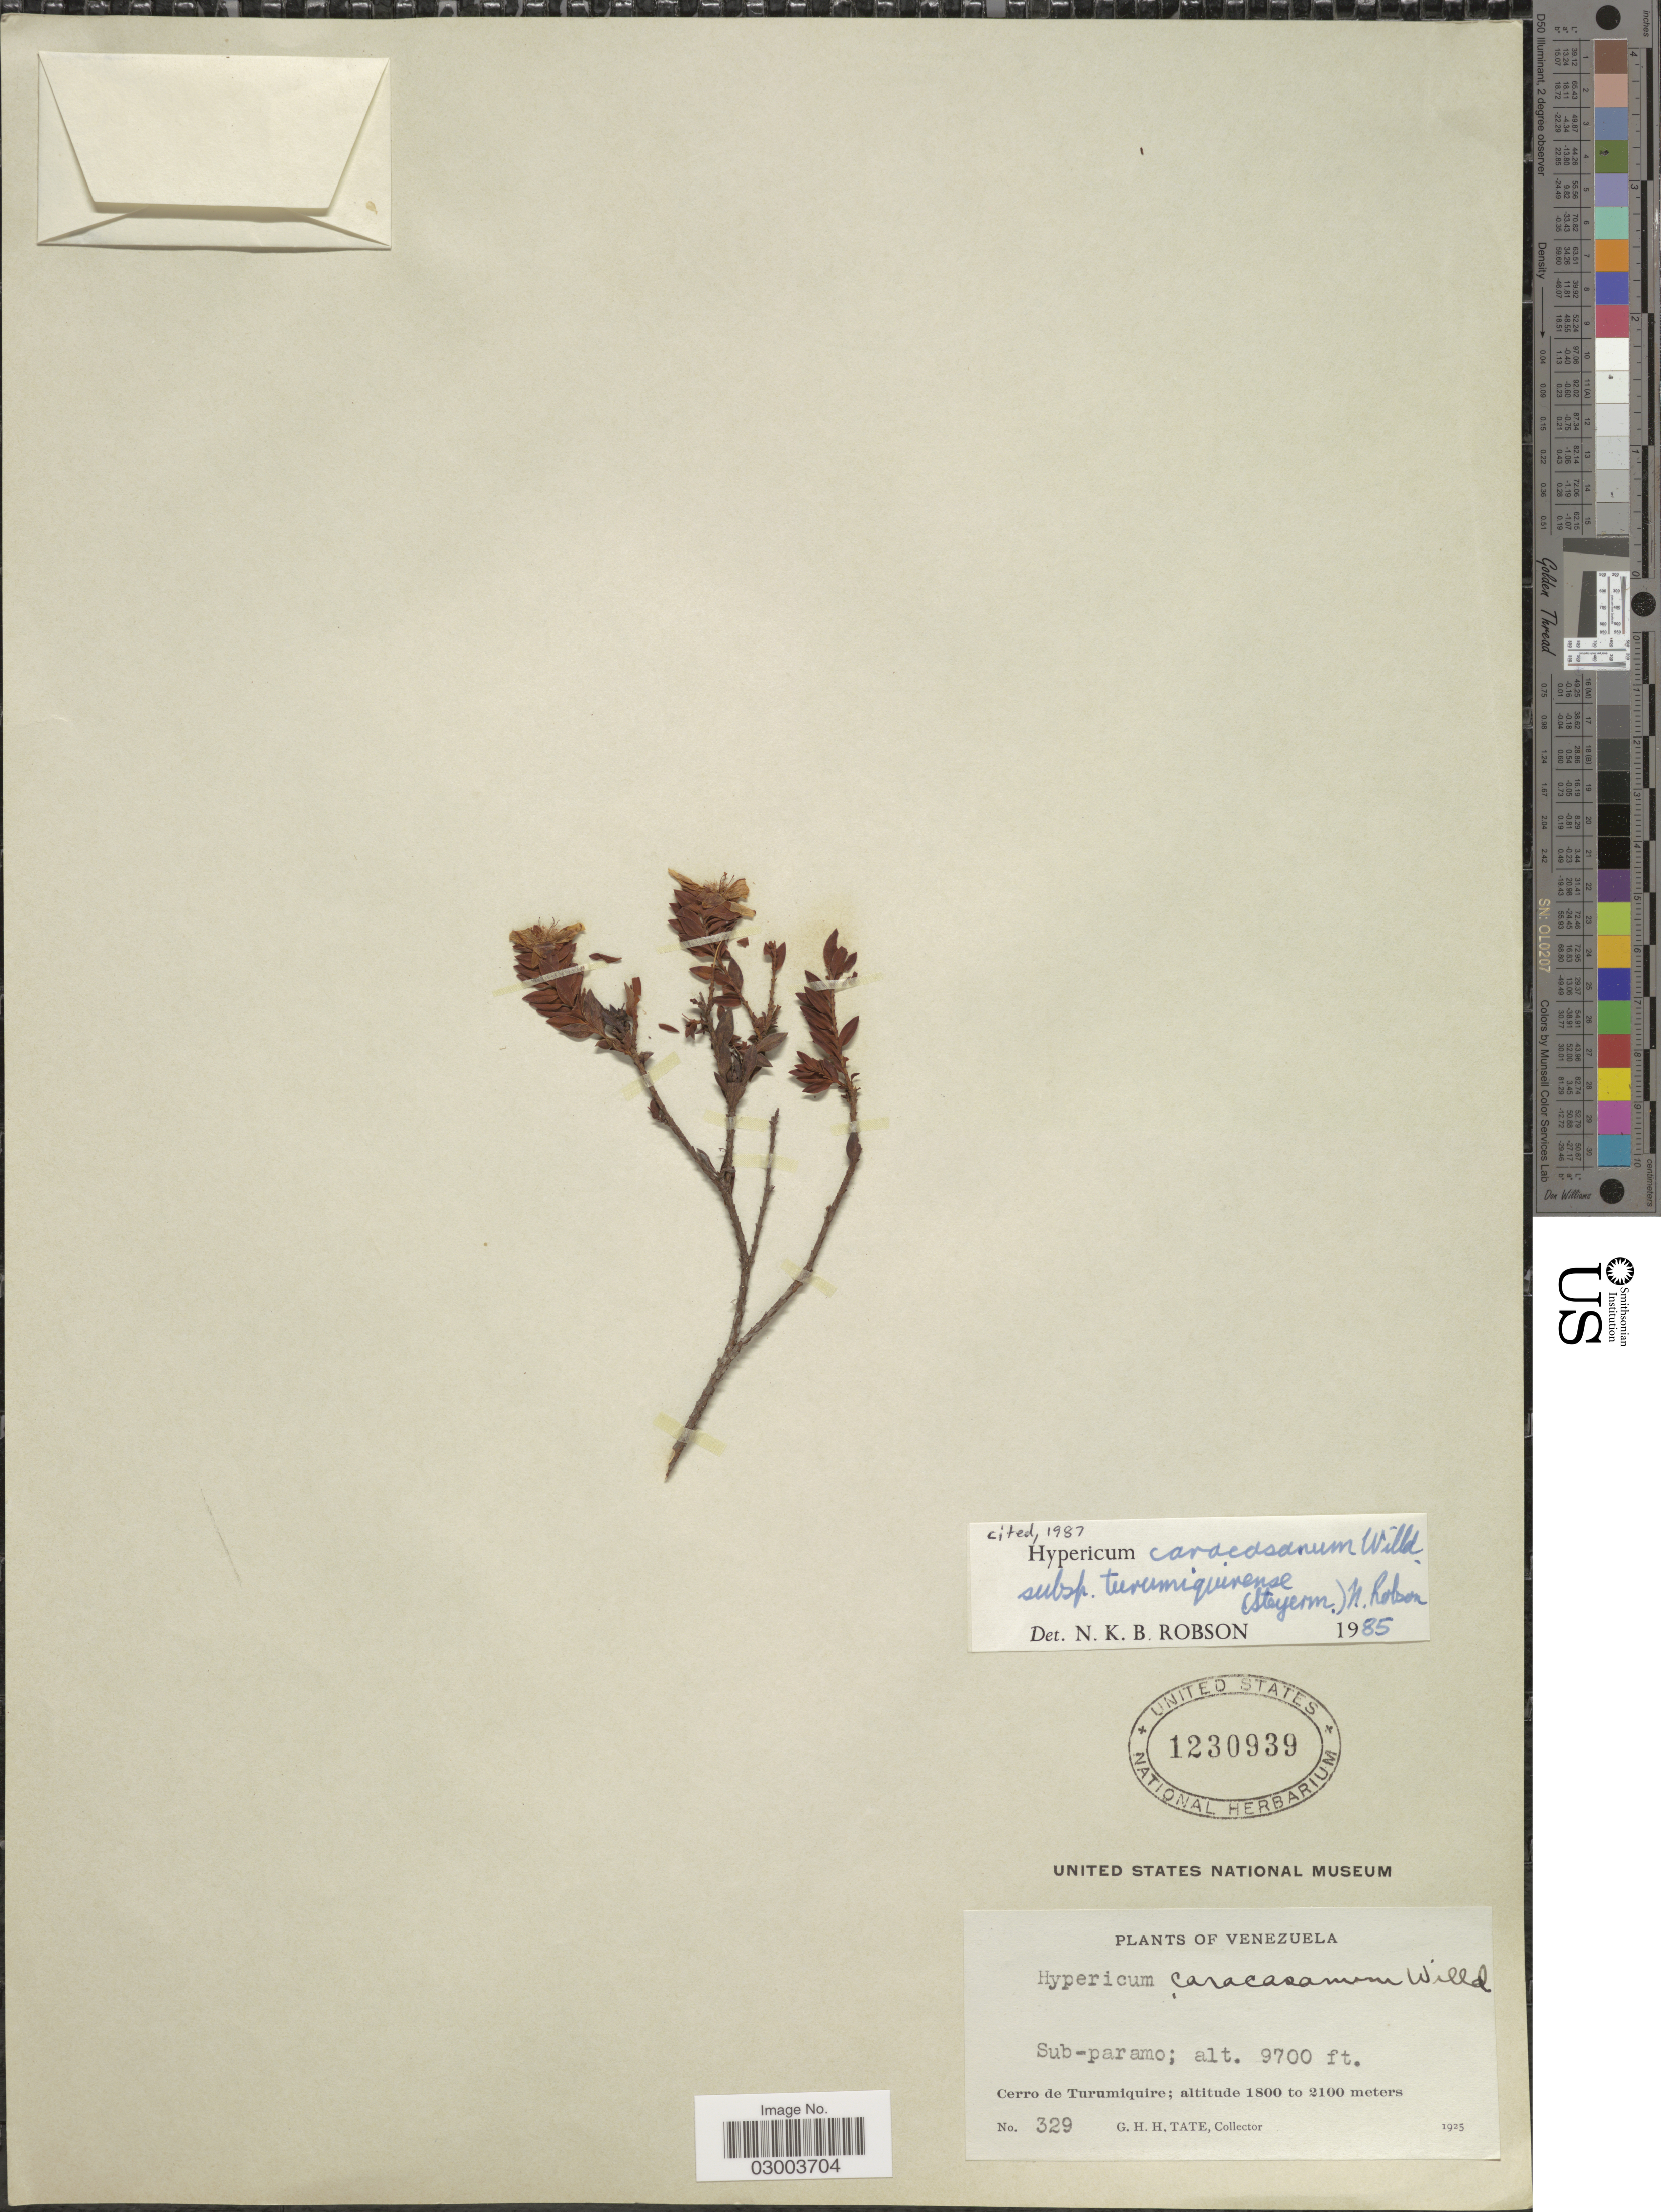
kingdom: Plantae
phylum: Tracheophyta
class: Magnoliopsida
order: Malpighiales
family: Hypericaceae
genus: Hypericum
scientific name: Hypericum caracasanum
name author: Willd.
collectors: G. H. H.Tate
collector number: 329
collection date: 1925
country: Venezuela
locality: Cerro de Turumiquire.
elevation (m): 2957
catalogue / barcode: US 1230939